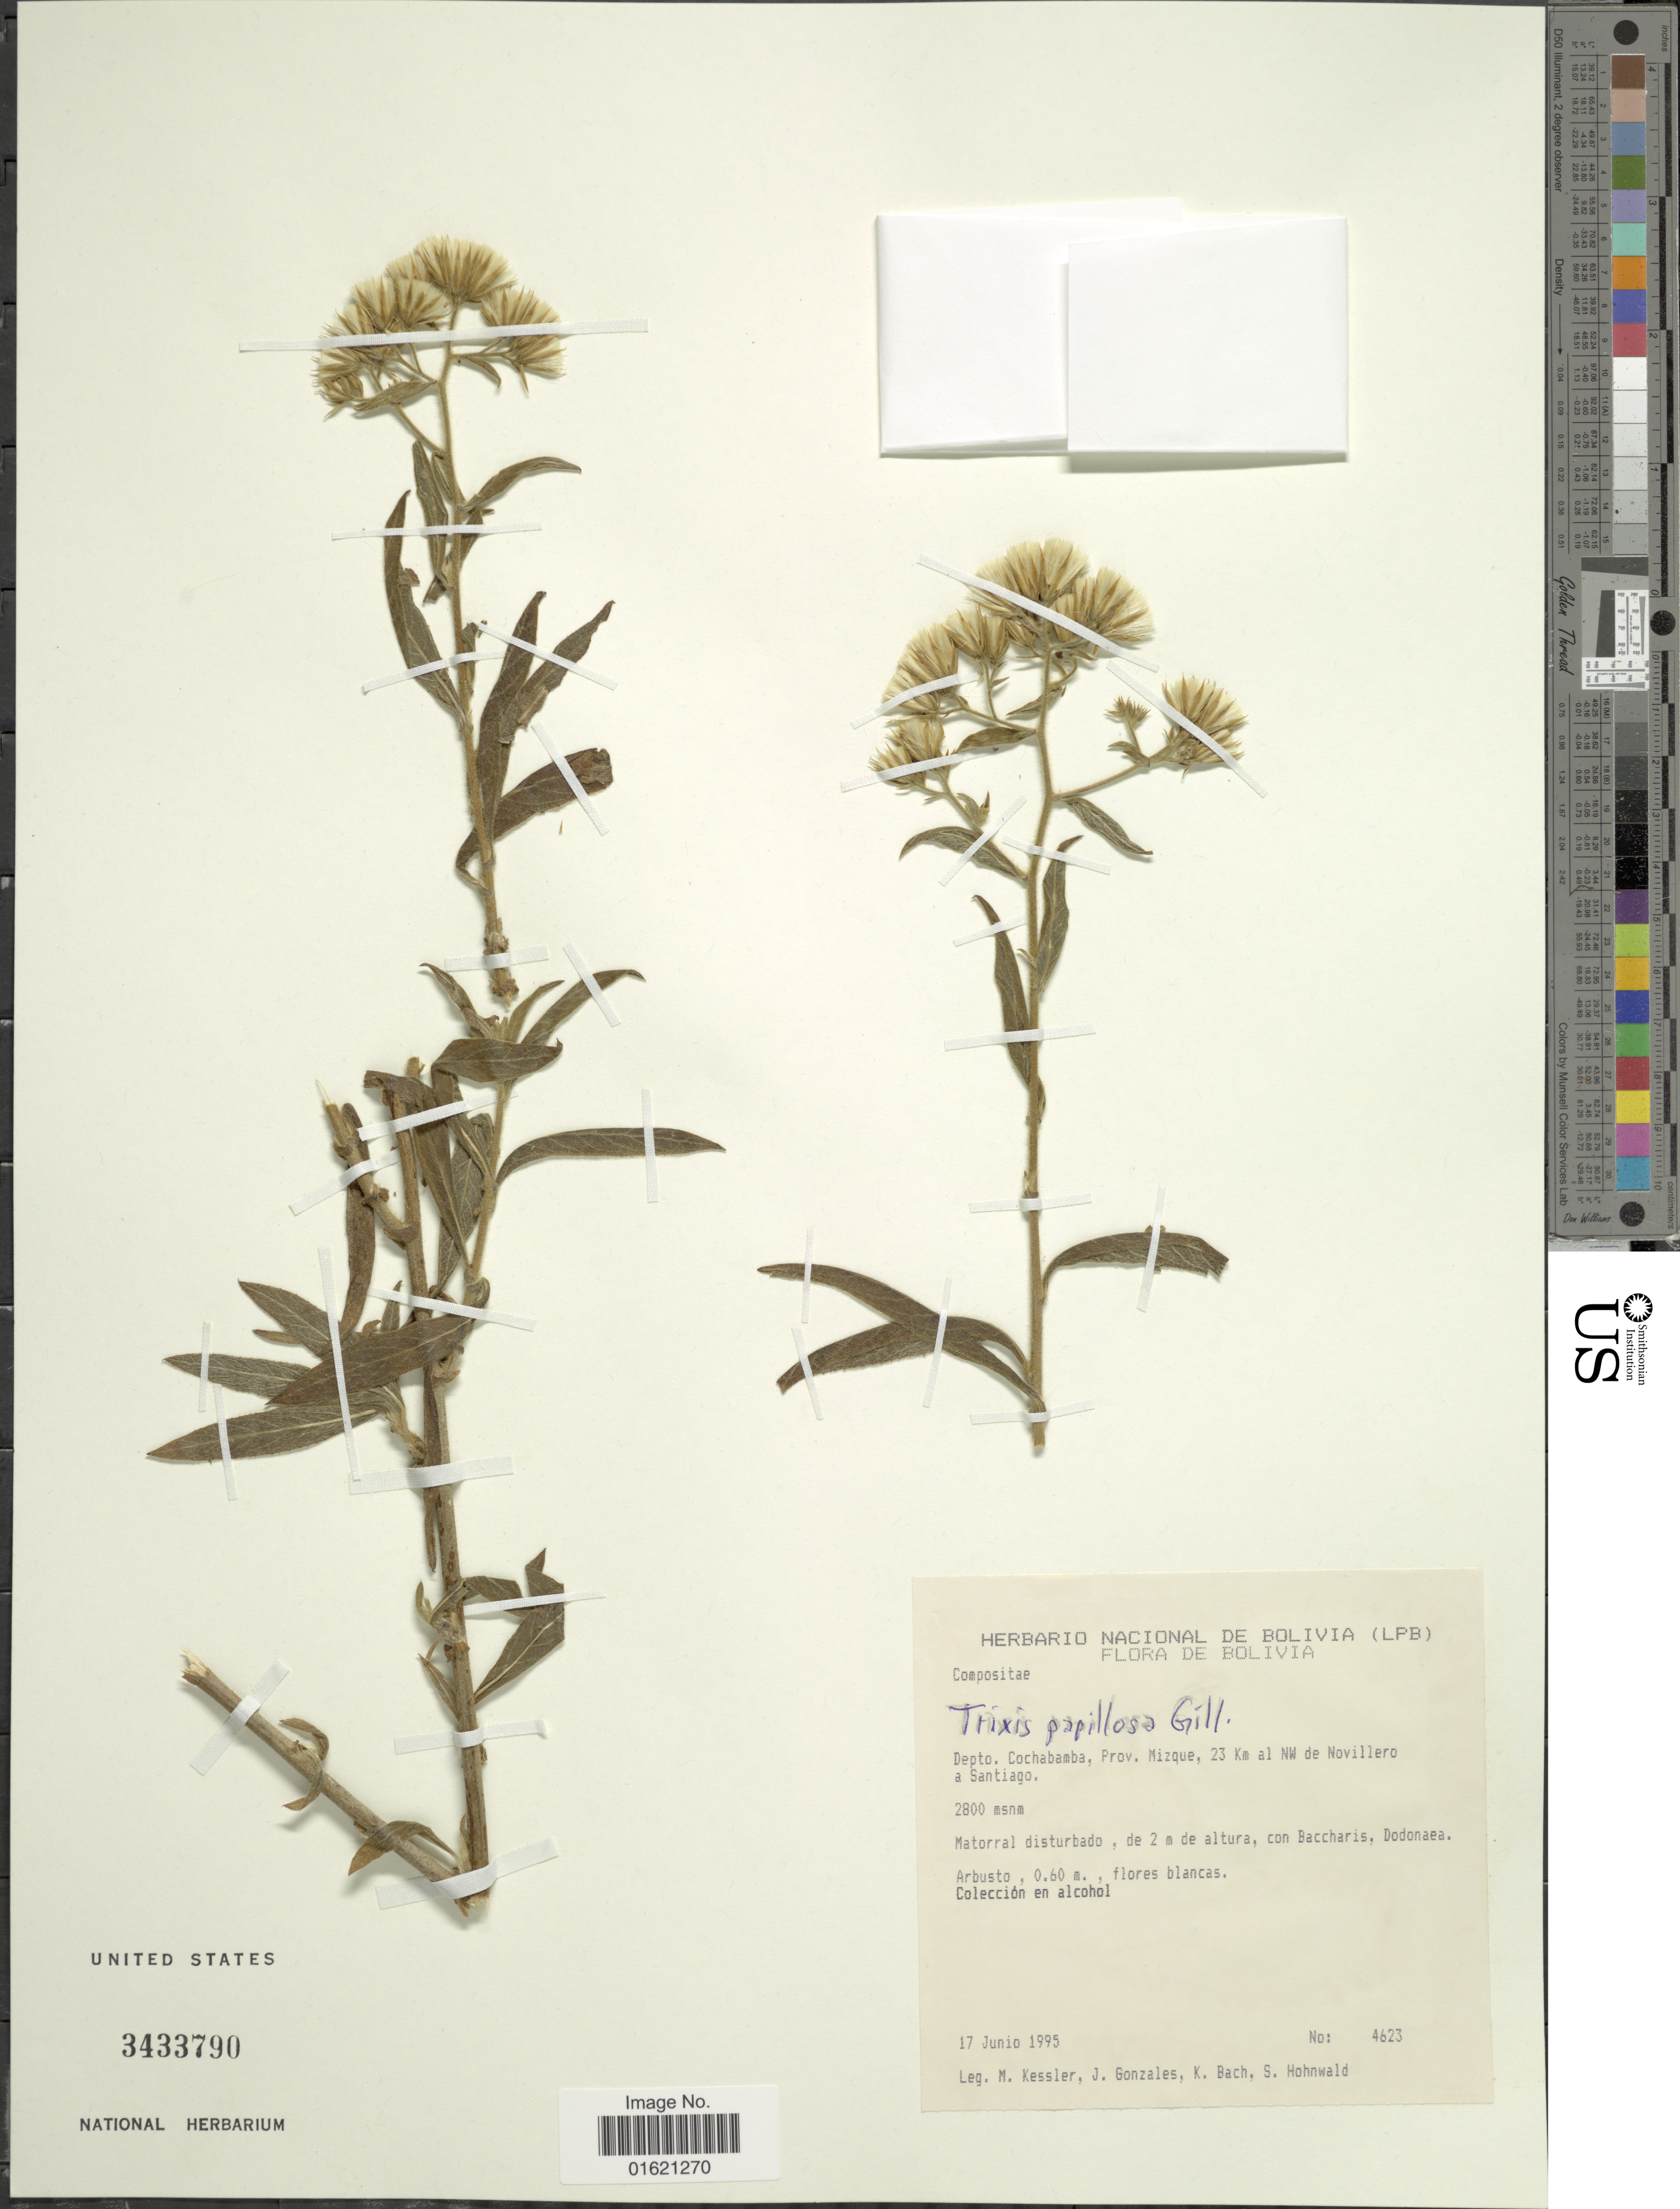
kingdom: Plantae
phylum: Tracheophyta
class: Magnoliopsida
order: Asterales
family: Asteraceae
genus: Trixis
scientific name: Trixis cacalioides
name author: (Kunth) D. Don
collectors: M. Kessler, J. Gonzales, K. Bach & S. Hohnwald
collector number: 4623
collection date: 1995-06-17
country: Bolivia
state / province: Cochabamba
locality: Depto. Cochabamba, Prov. Mizque, 23 km al NWde Novillero a Santiago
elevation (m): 2800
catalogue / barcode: US 3433790